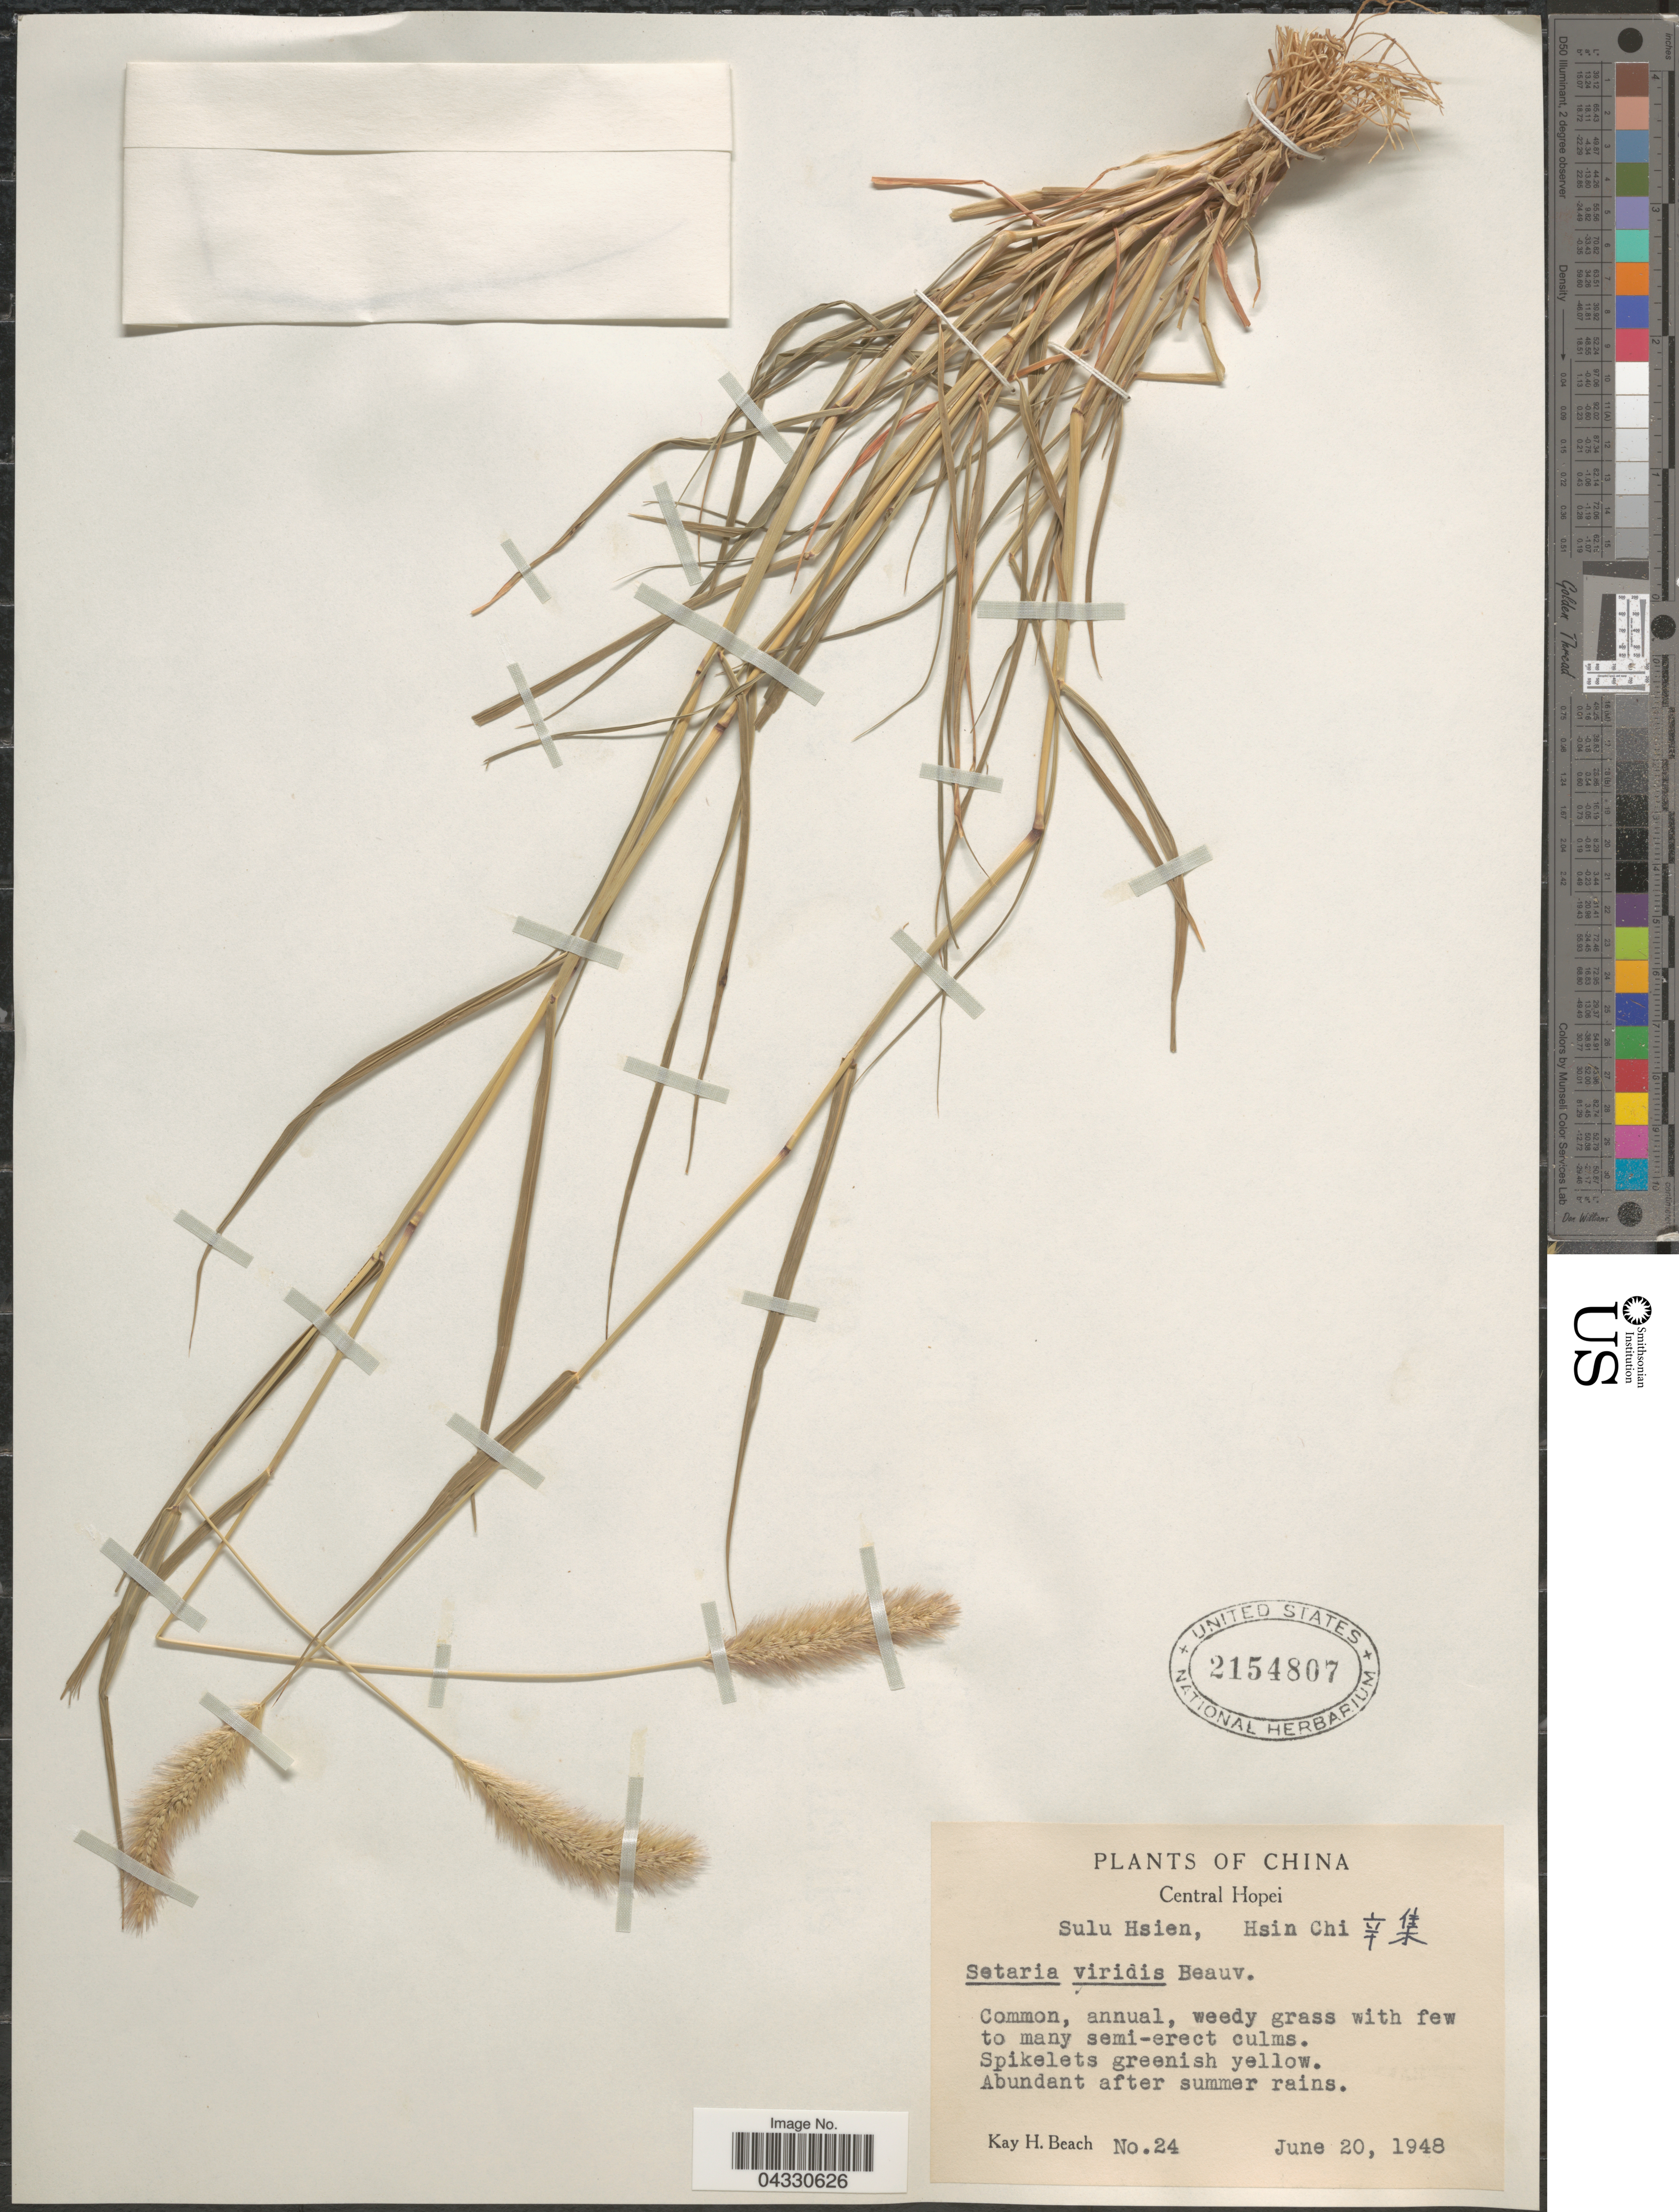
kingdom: Plantae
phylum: Tracheophyta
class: Liliopsida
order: Poales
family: Poaceae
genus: Setaria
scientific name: Setaria viridis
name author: (L.) P. Beauv.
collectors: K. H. Beach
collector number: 24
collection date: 1948-06-20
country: China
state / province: Hebei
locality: Central Hopei. Sulu Hsien, Hsin Chi X. Abundant after summer rains.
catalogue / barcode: US 2154807